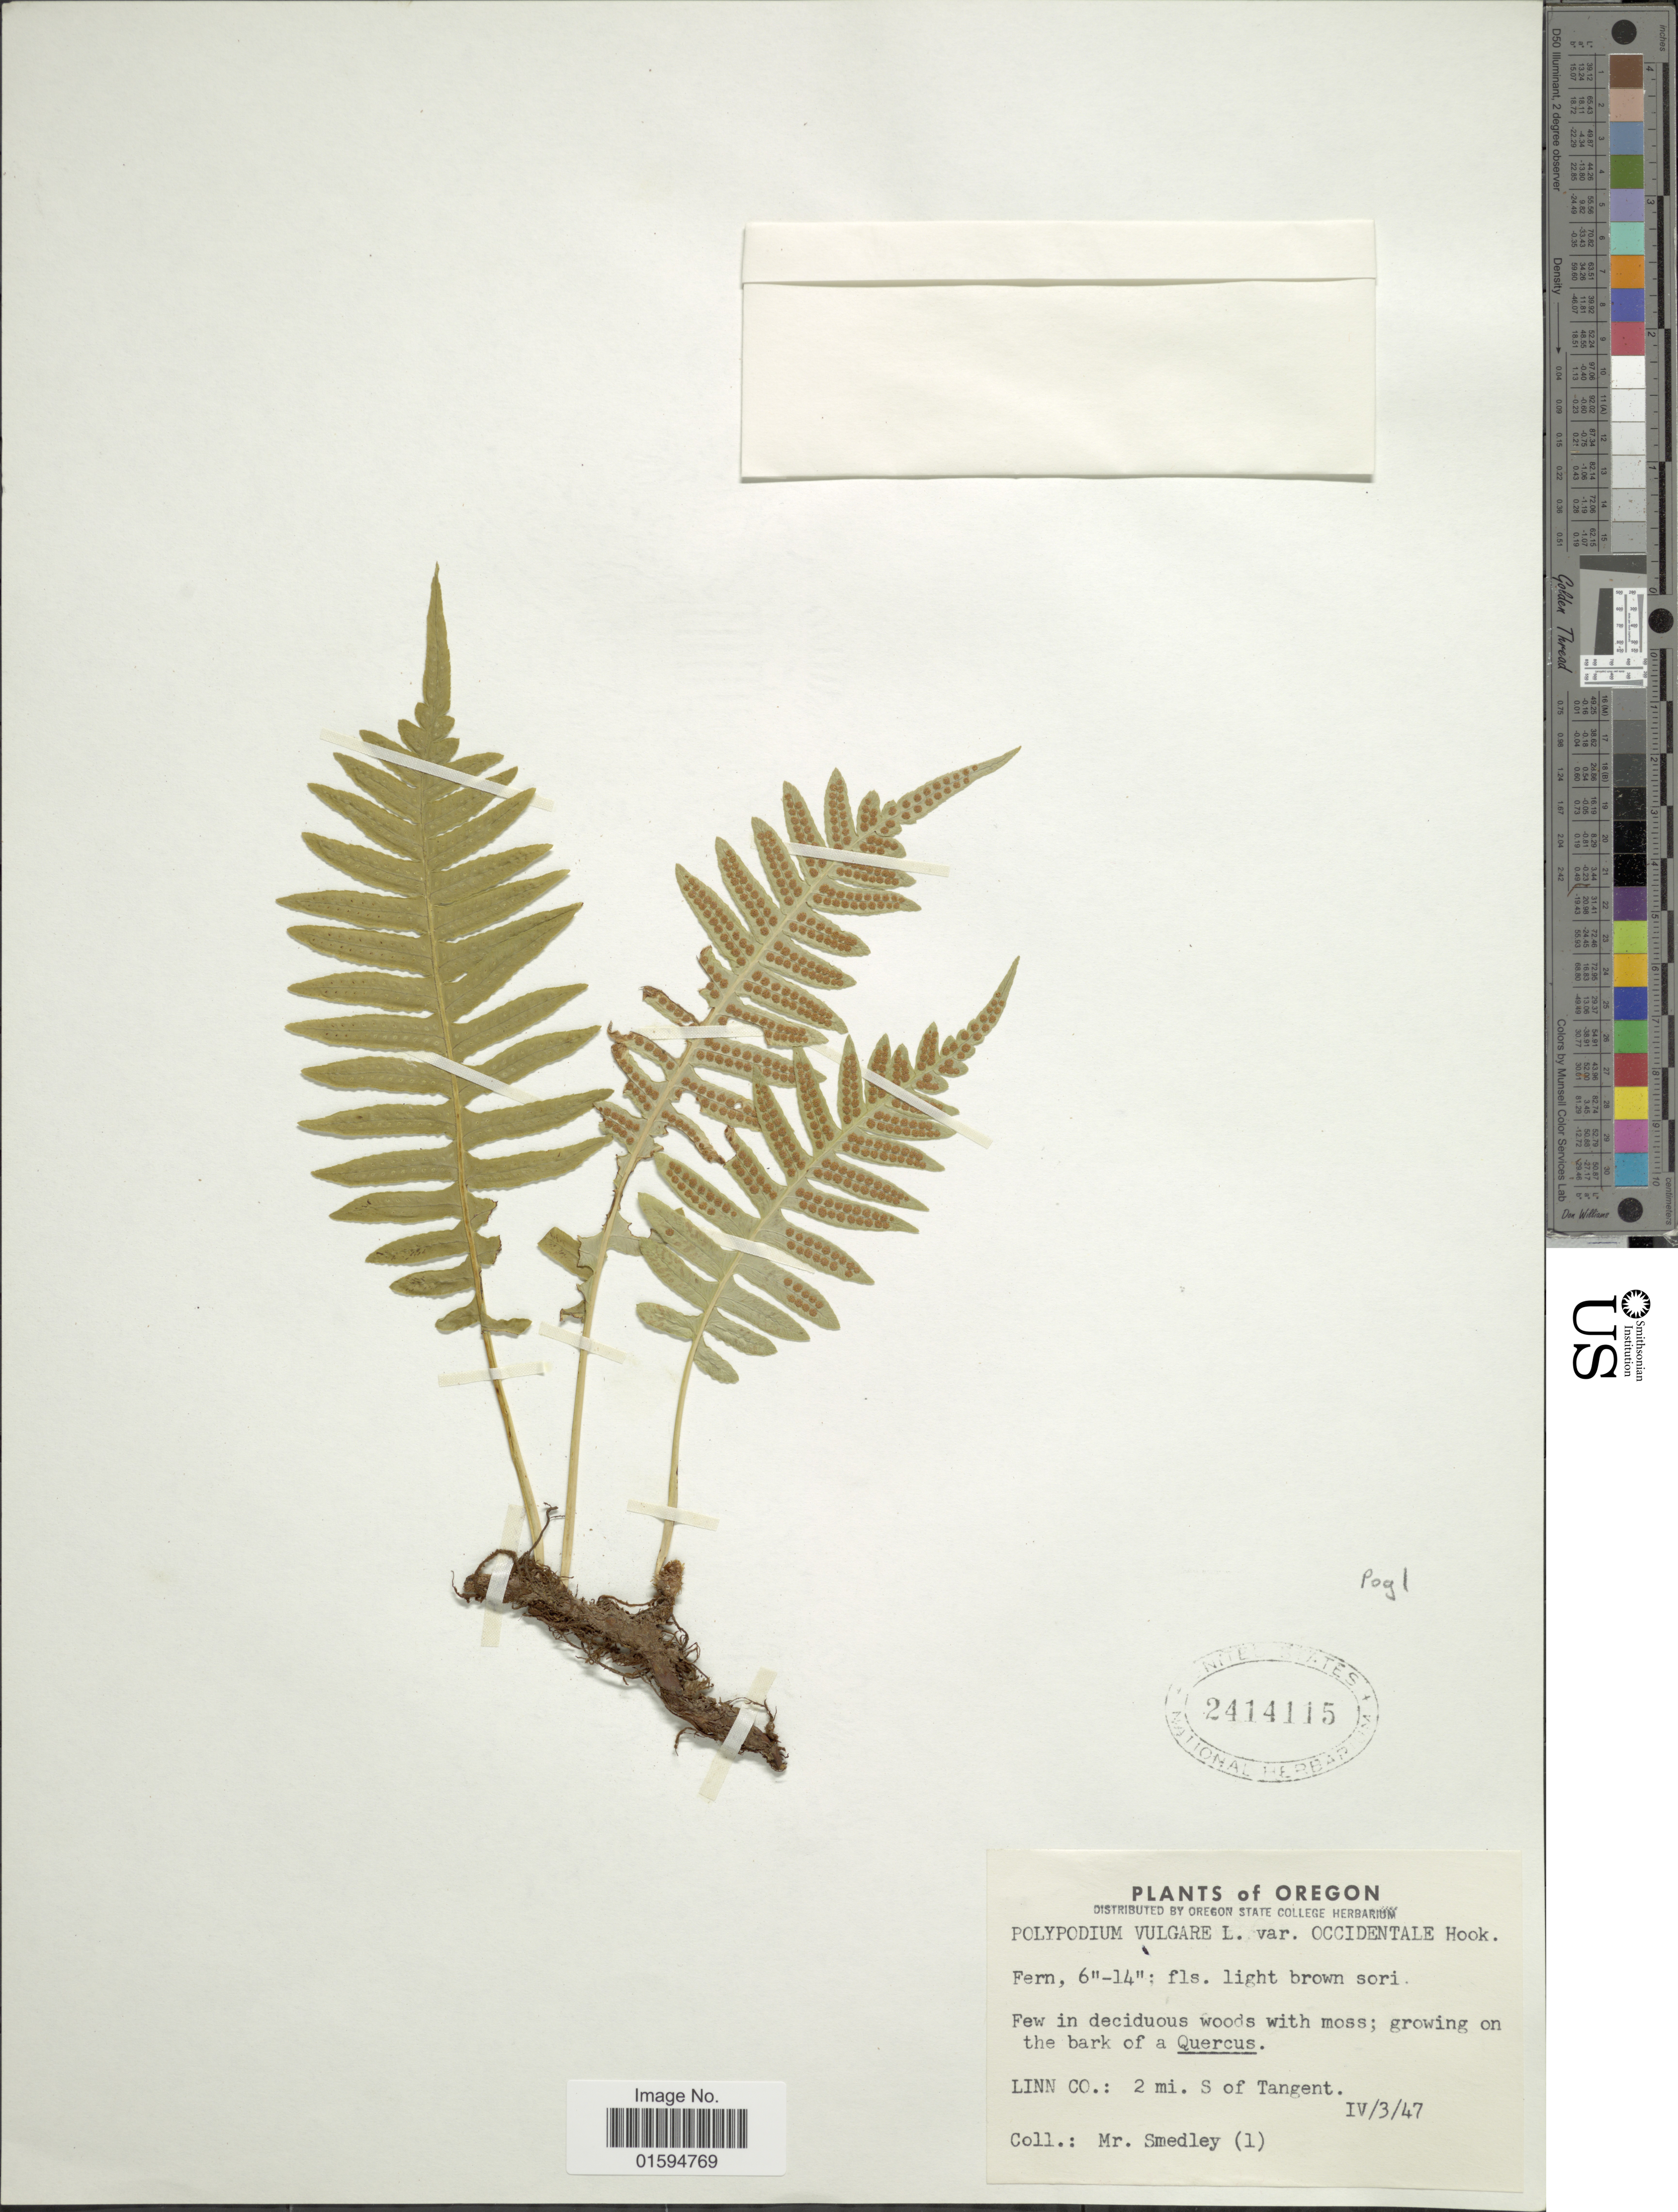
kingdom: Plantae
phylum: Tracheophyta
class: Polypodiopsida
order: Polypodiales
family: Polypodiaceae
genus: Polypodium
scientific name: Polypodium glycyrrhiza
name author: D.C. Eaton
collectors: Smedley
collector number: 1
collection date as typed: Transcribed d/m/y: 3/4/47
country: United States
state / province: Oregon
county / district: Linn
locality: Linn Co: 2 mi. S of Tangent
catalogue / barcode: US 2414115